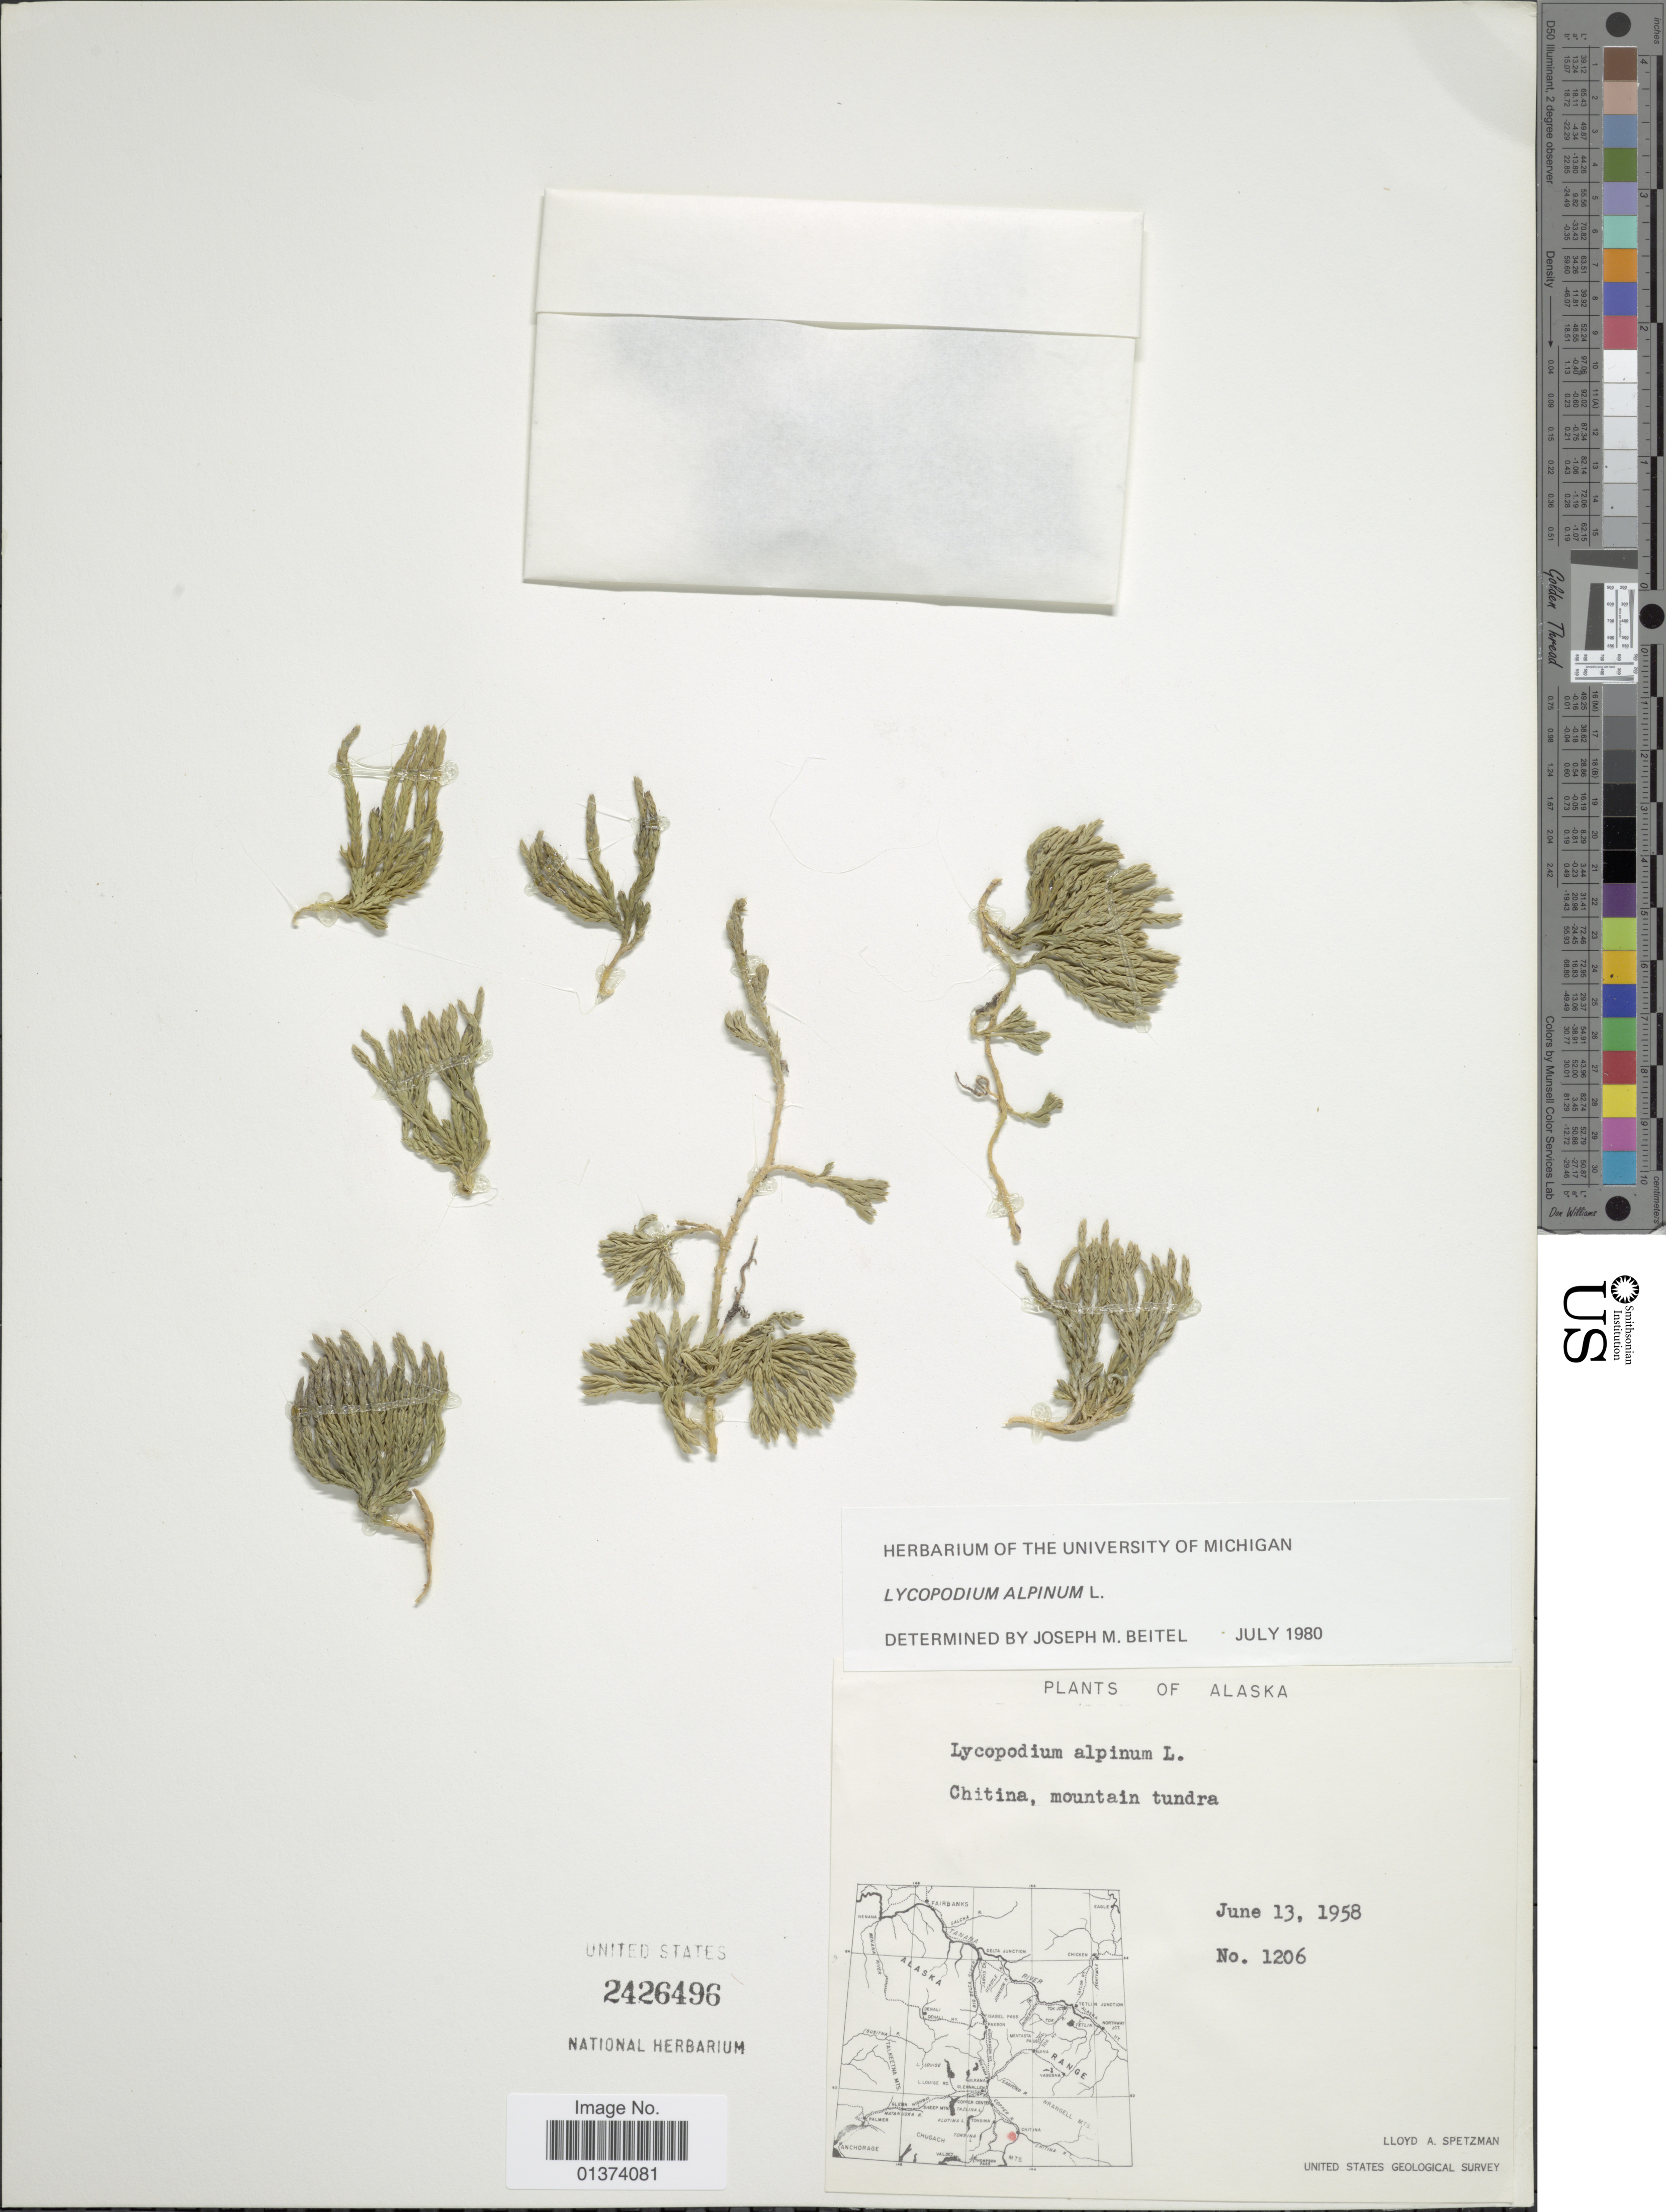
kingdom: Plantae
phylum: Tracheophyta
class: Lycopodiopsida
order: Lycopodiales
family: Lycopodiaceae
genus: Diphasiastrum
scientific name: Diphasiastrum alpinum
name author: (L.) Holub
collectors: L. Spetzman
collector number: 1206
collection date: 1958-06-13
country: United States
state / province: Alaska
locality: Chitina, mountain tundra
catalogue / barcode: US 2426496